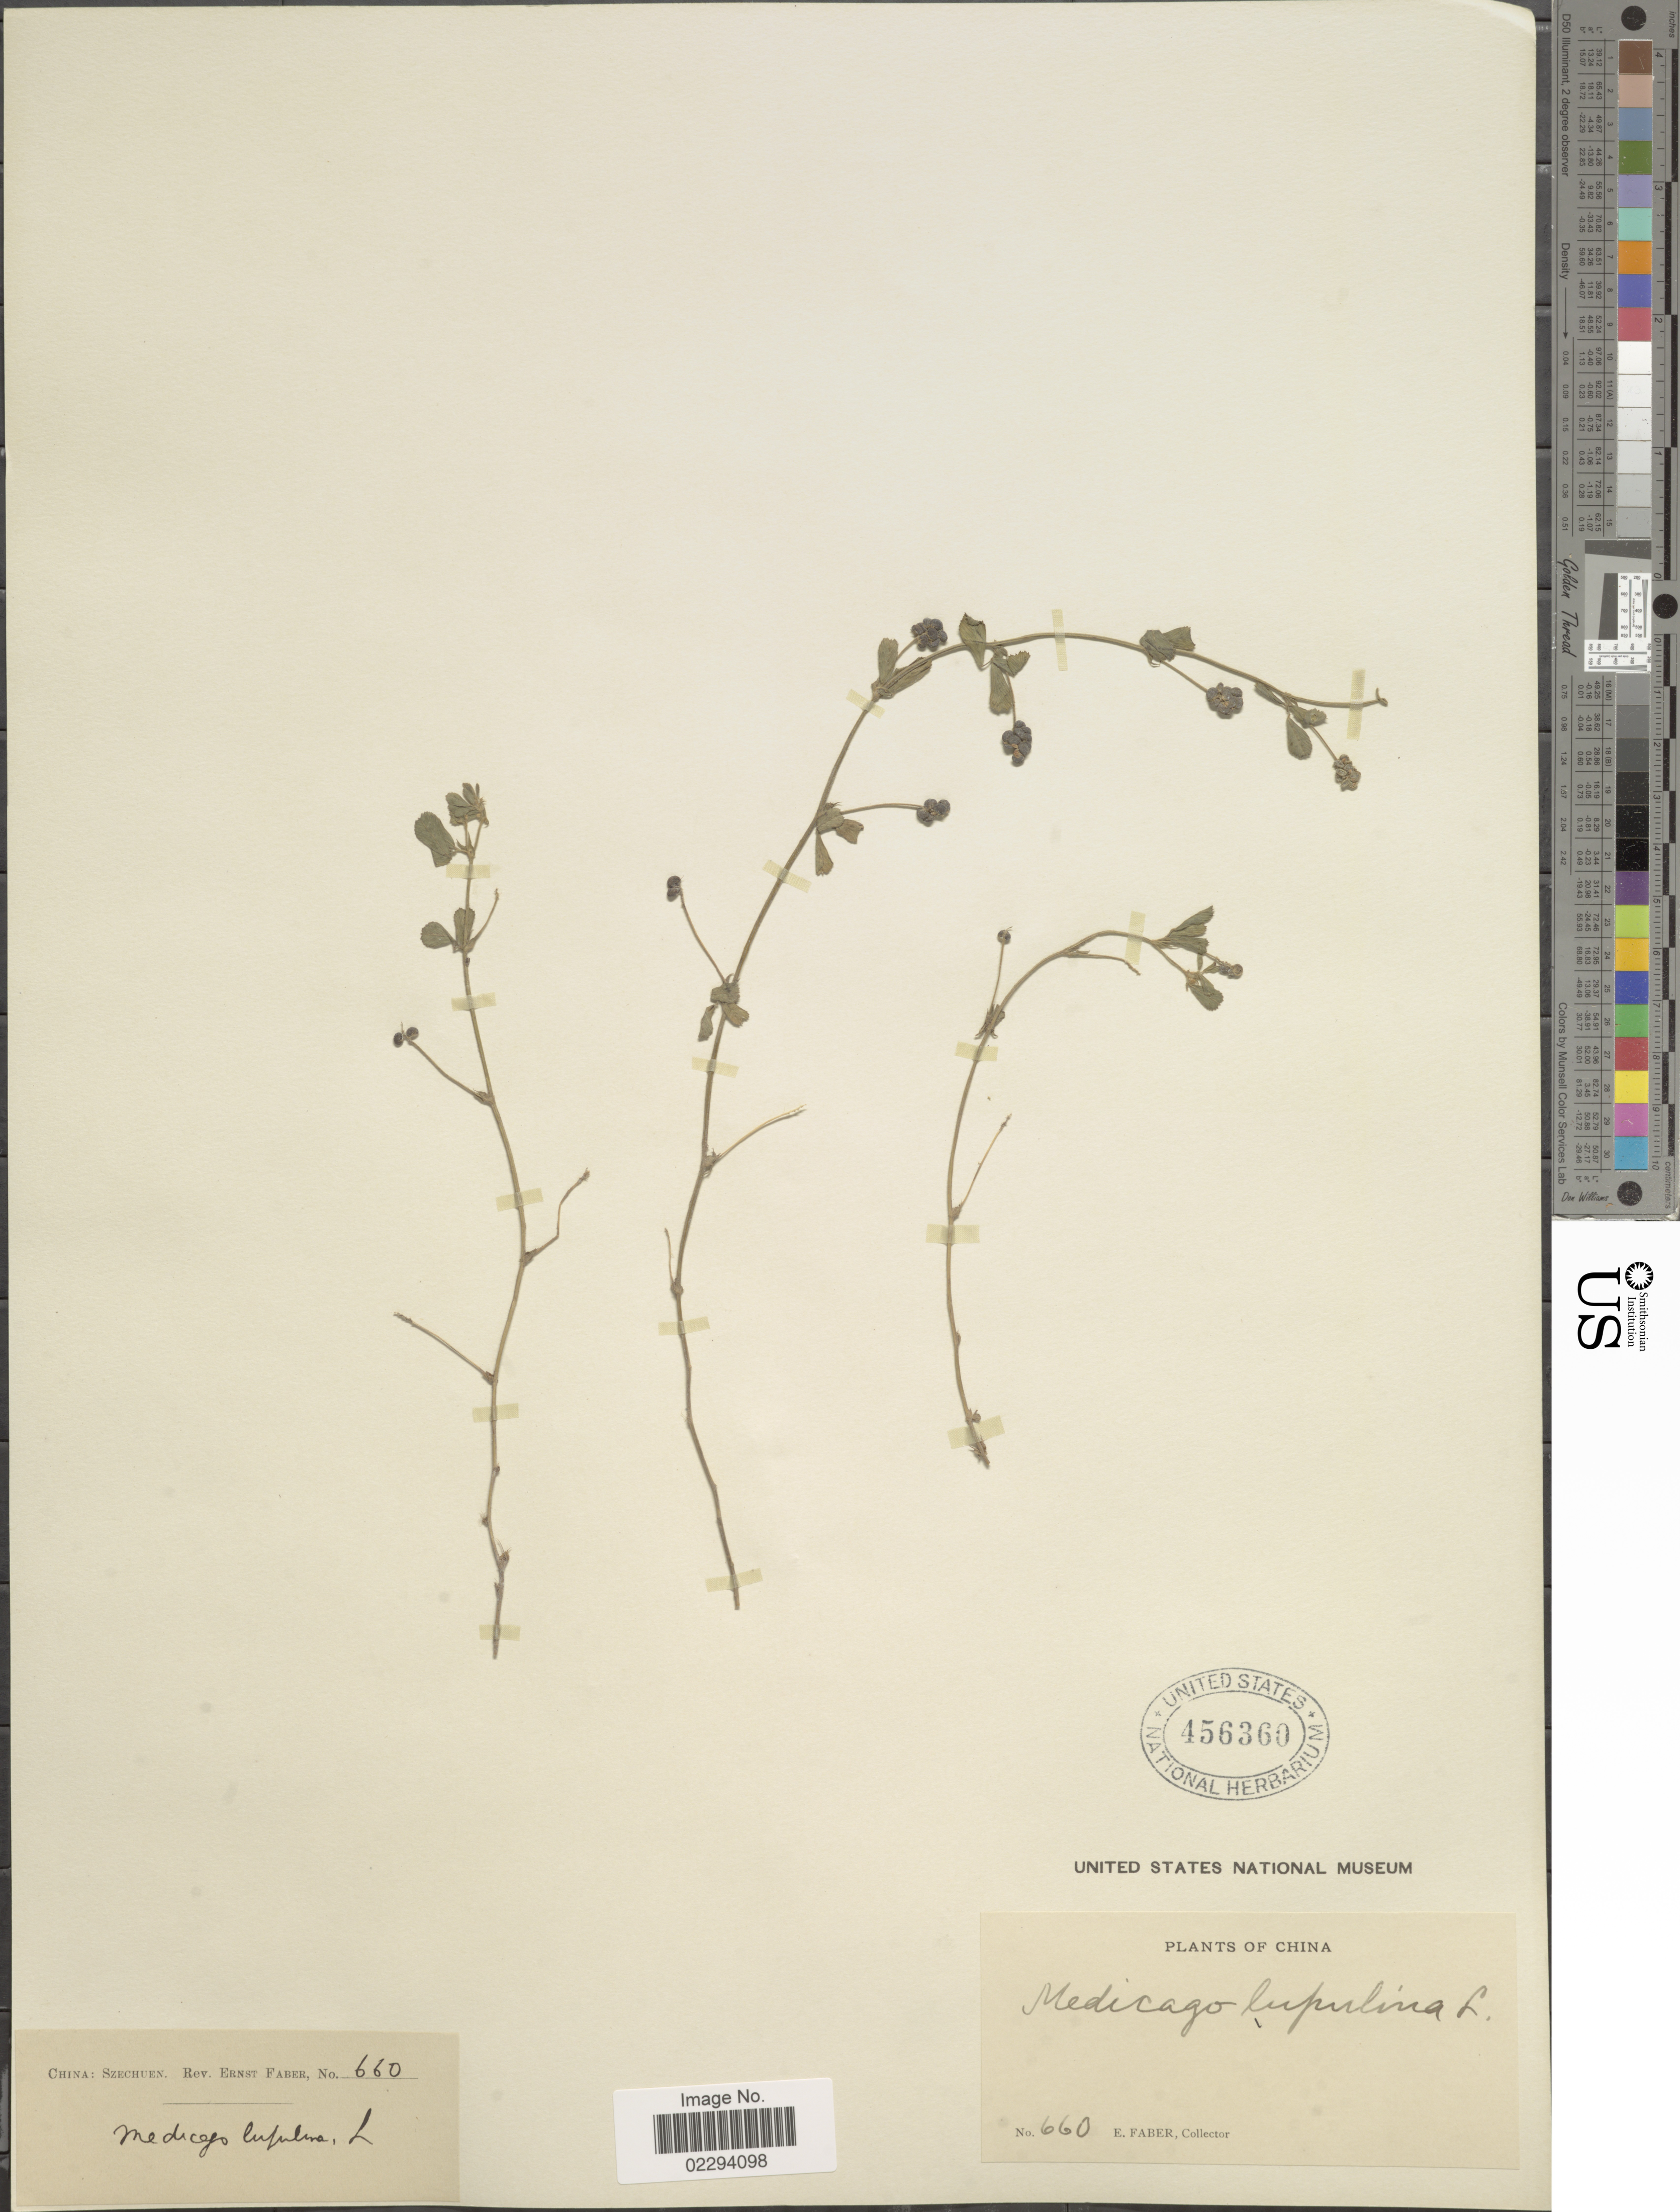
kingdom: Plantae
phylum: Tracheophyta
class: Magnoliopsida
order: Fabales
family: Fabaceae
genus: Medicago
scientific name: Medicago lupulina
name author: L.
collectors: E. Faber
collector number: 660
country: China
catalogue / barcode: US 456360